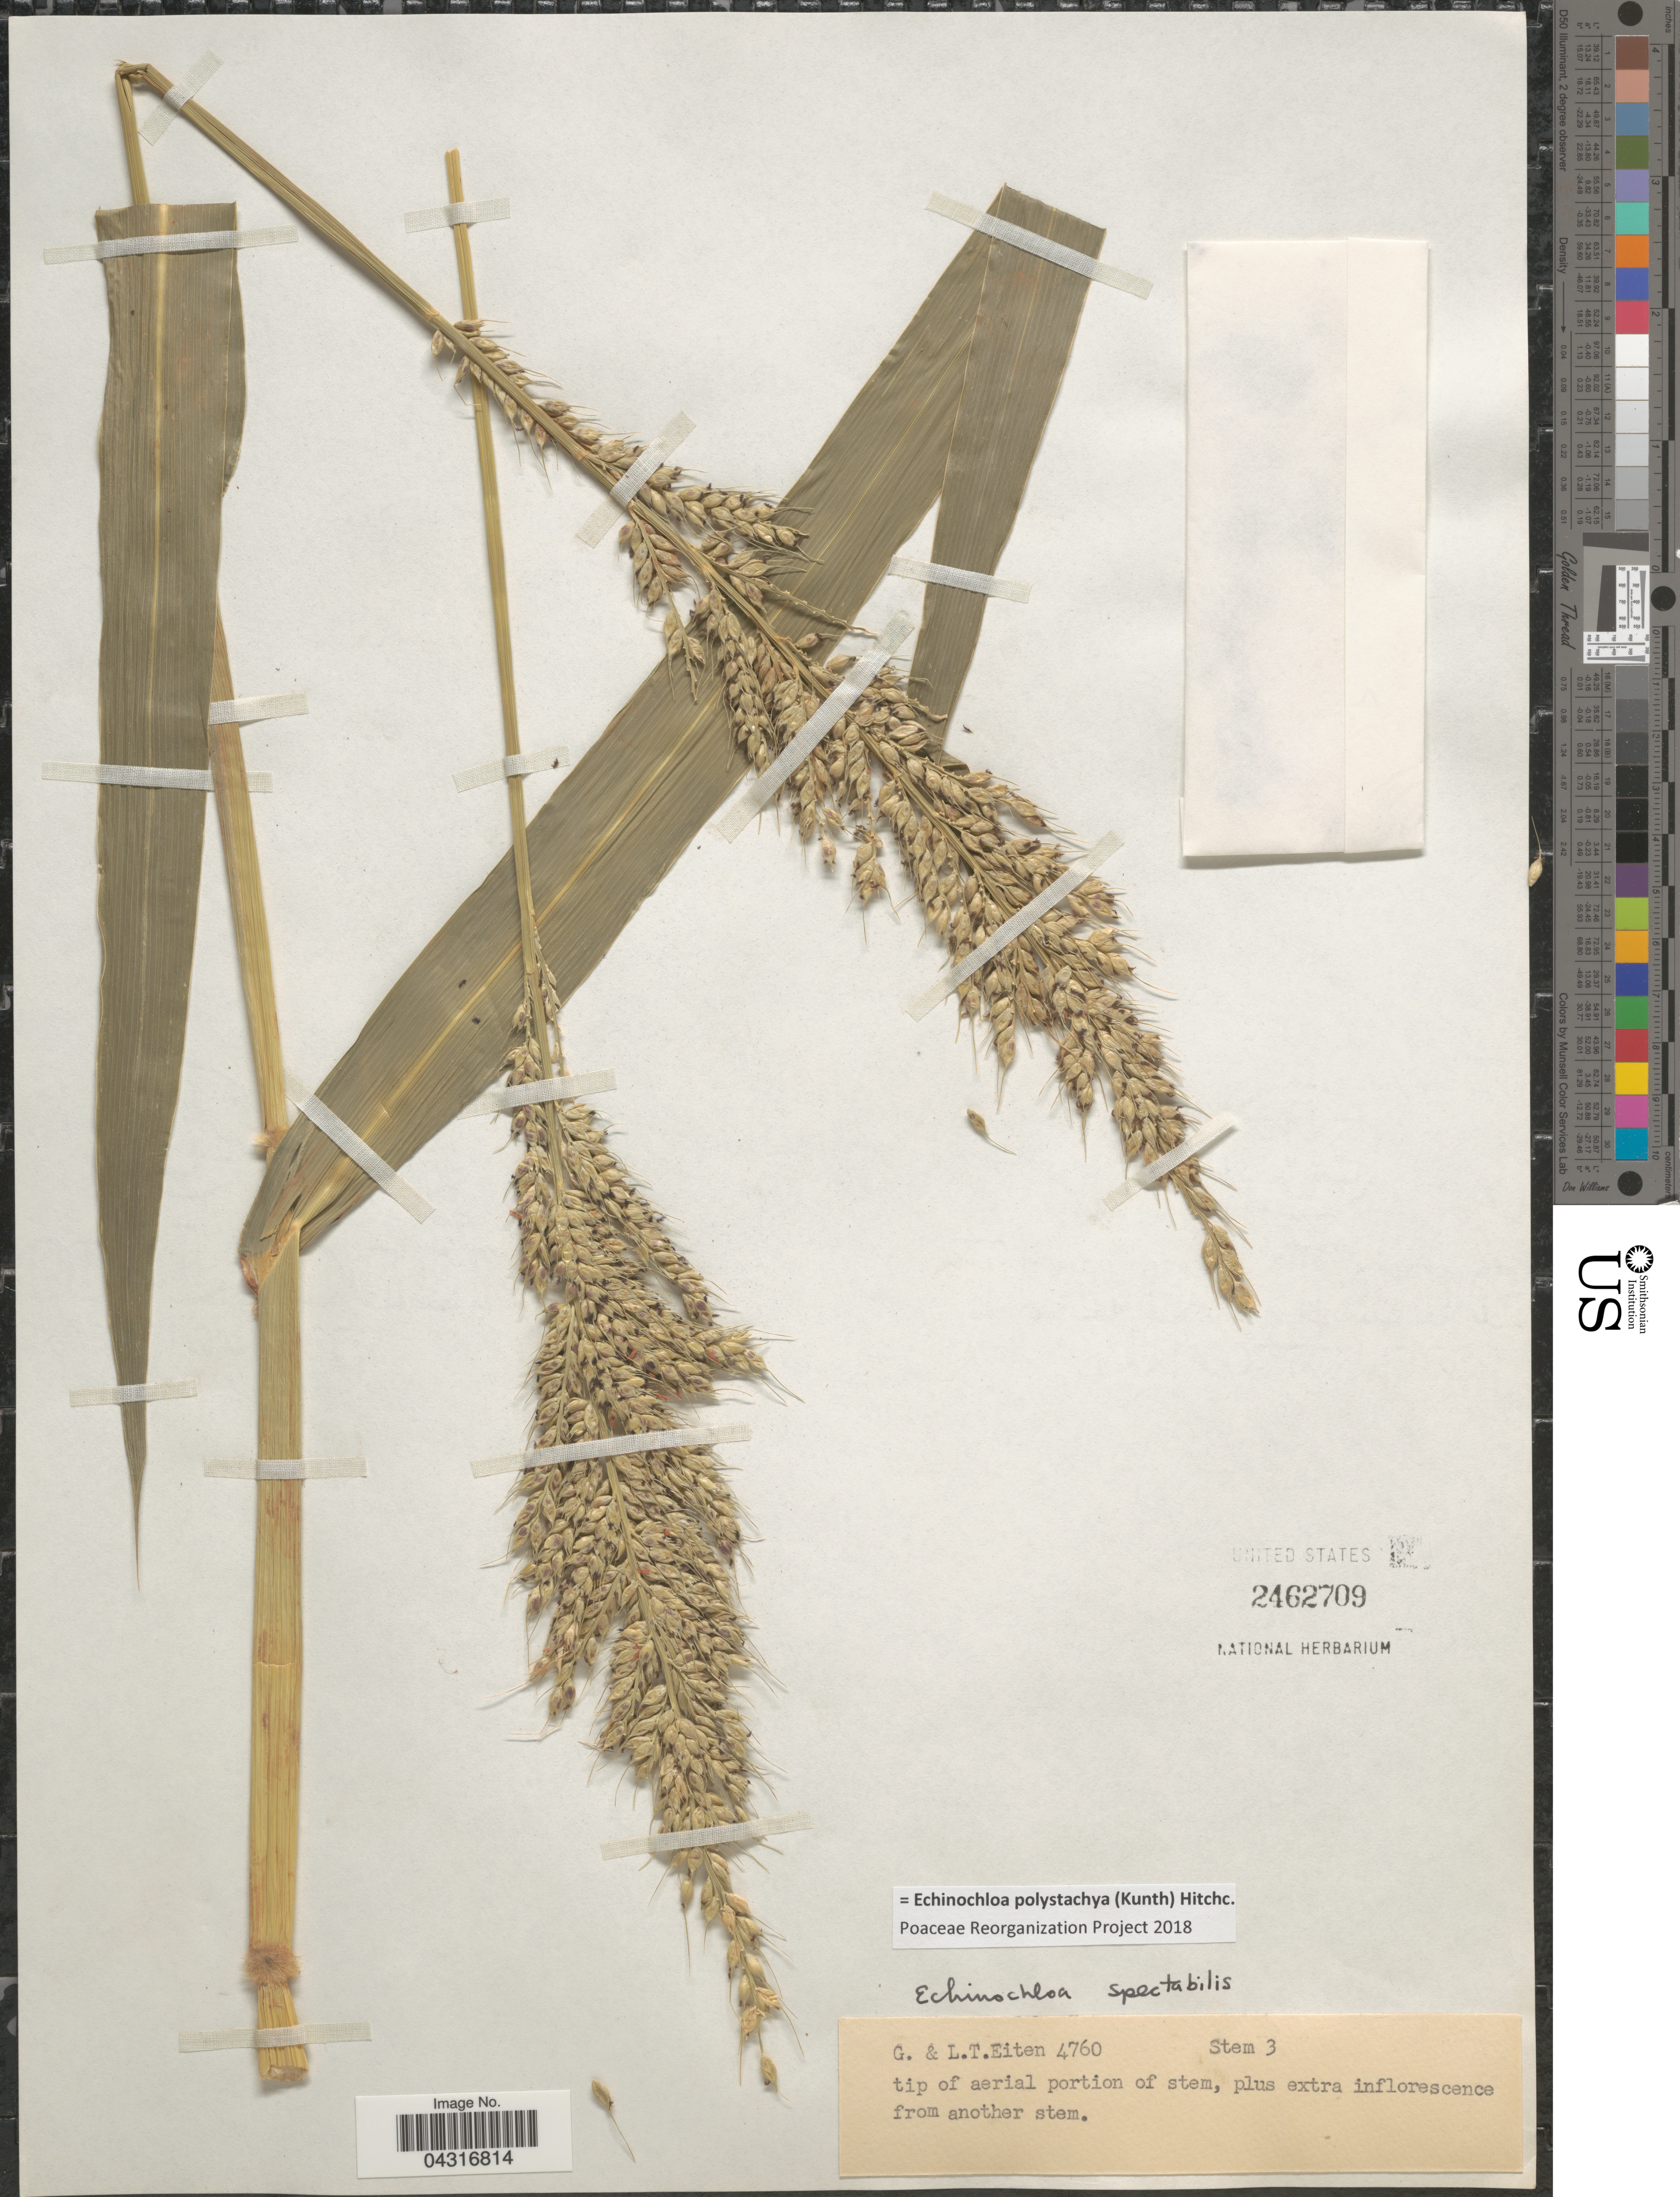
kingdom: Plantae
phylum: Tracheophyta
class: Liliopsida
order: Poales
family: Poaceae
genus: Echinochloa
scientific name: Echinochloa polystachya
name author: (Kunth) Hitchc.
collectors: G. Eiten & L. T. Eiten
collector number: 4760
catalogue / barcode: US 2462709